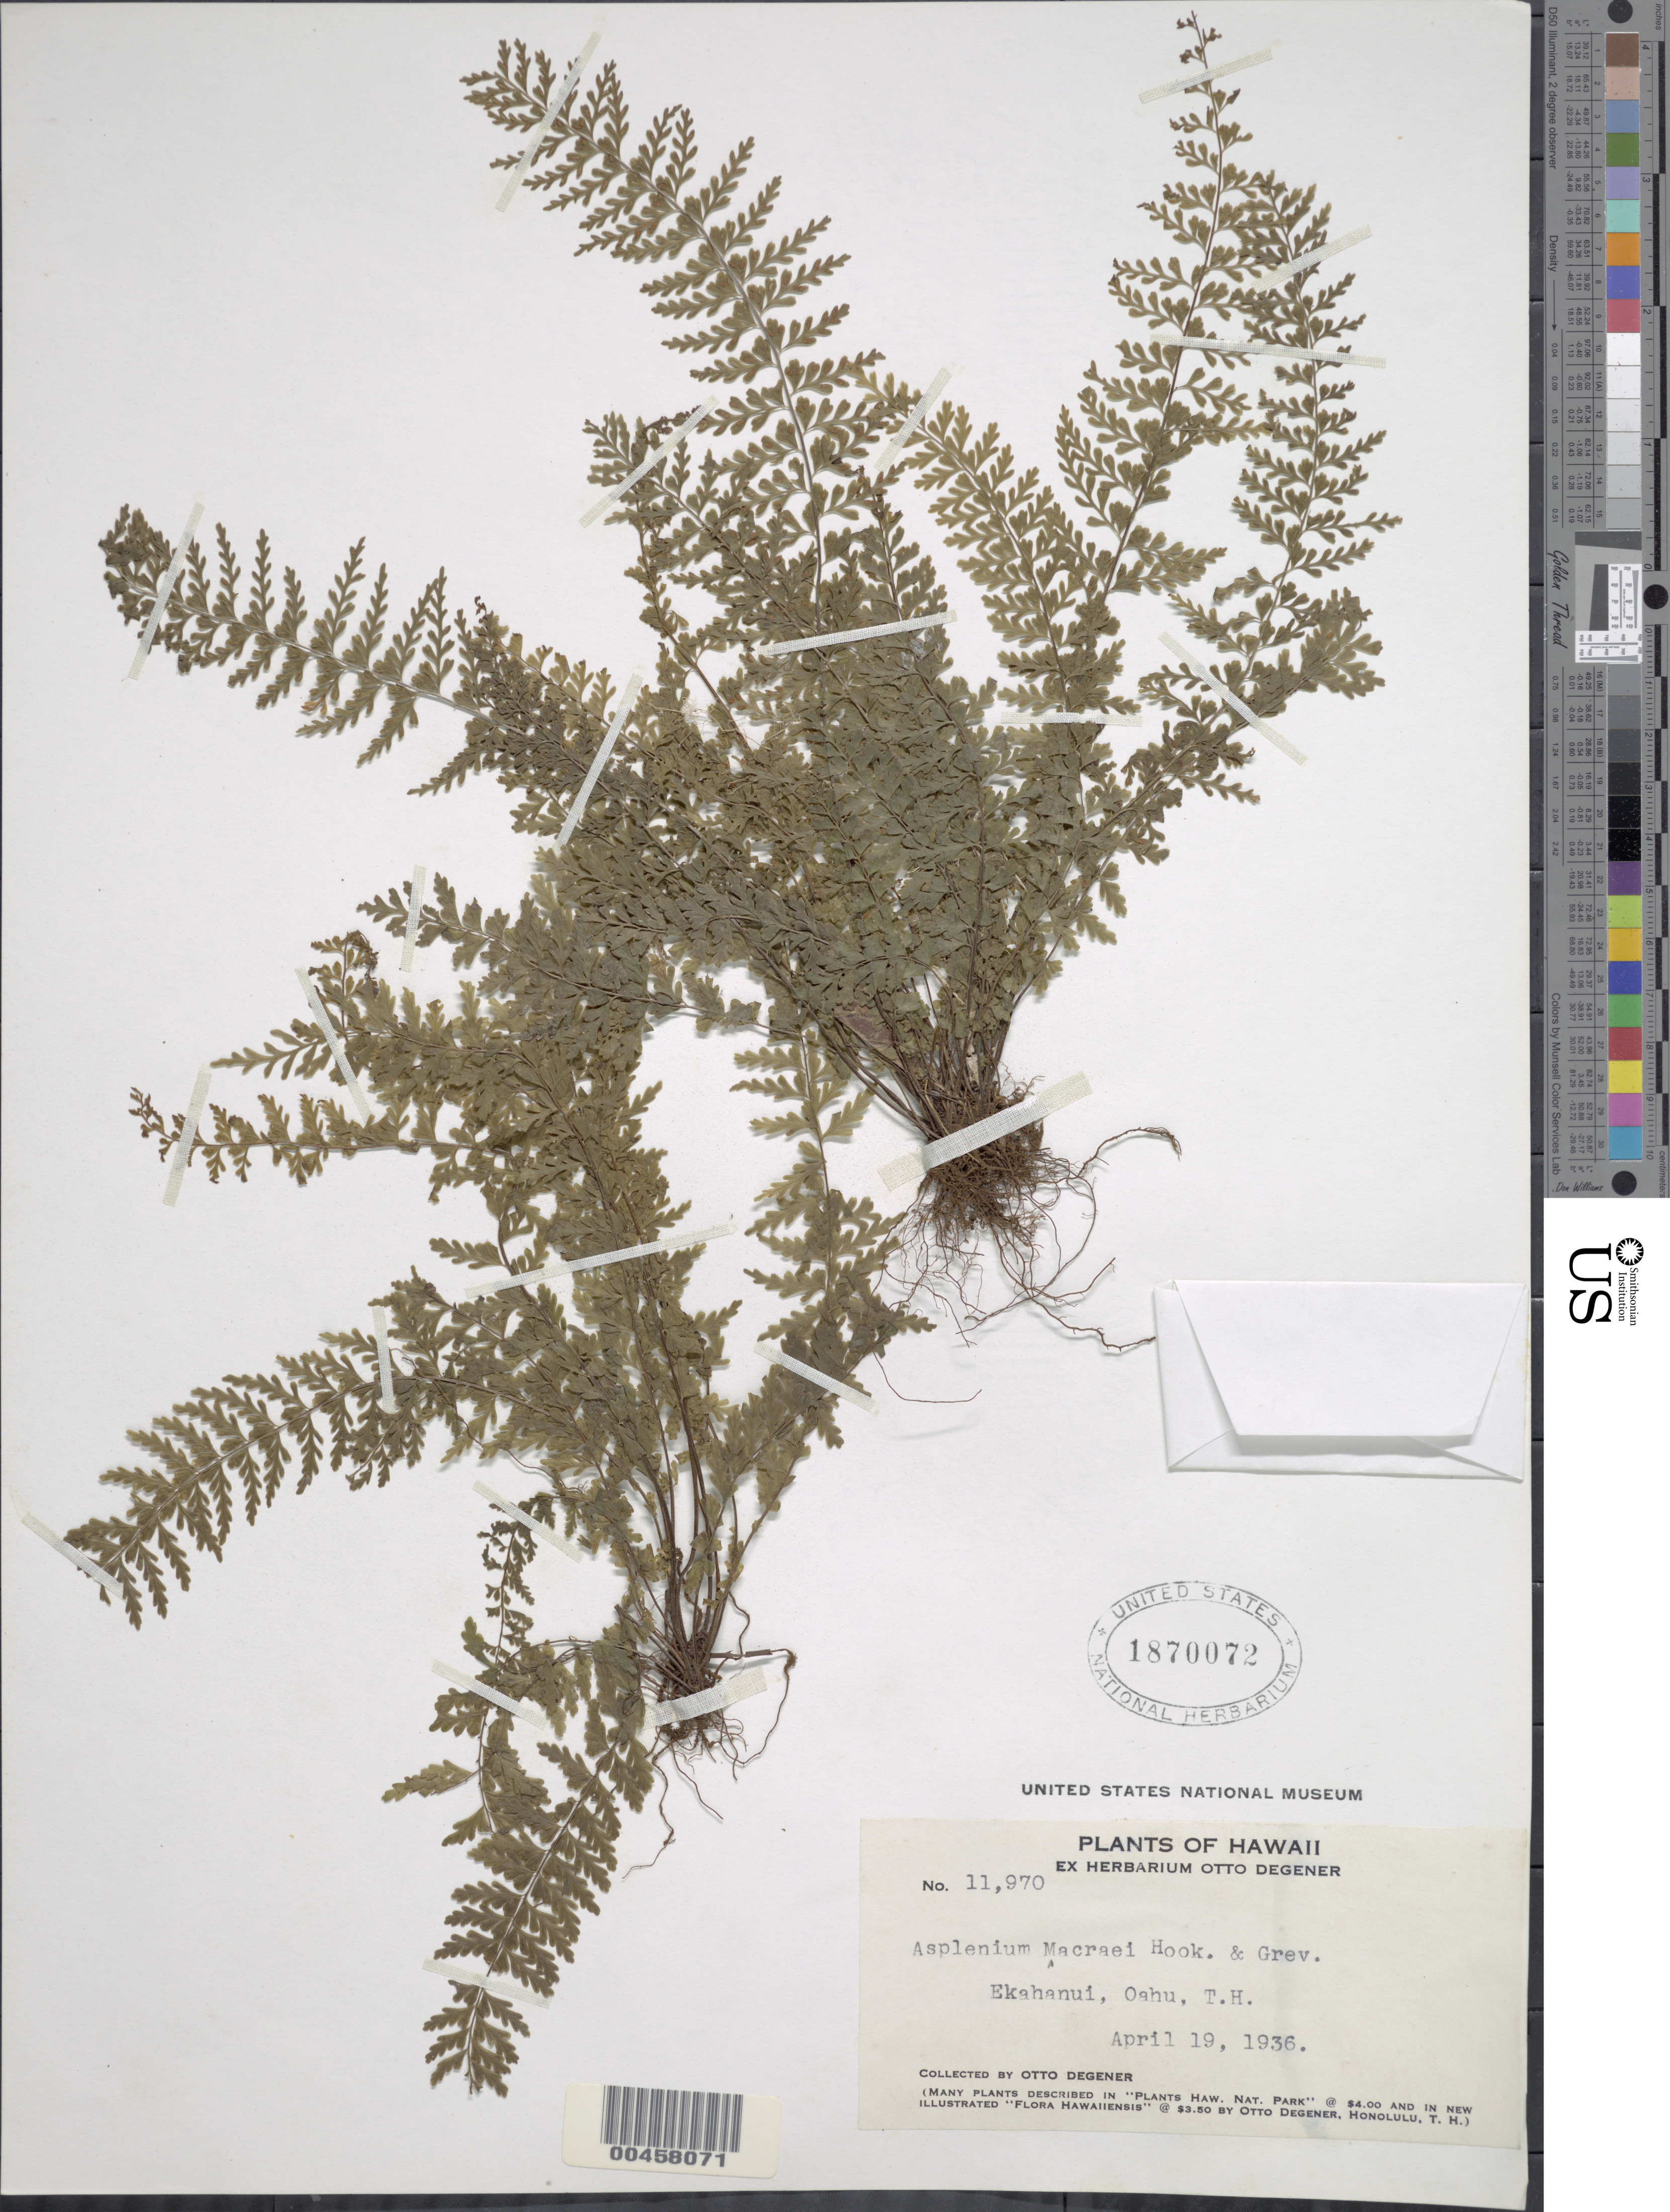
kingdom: Plantae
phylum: Tracheophyta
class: Polypodiopsida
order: Polypodiales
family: Aspleniaceae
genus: Asplenium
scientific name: Asplenium macraei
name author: Hook. & Grev.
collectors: O. Degener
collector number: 11970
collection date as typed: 19 Apr 1936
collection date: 1936-04-19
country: United States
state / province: Hawaii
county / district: Honolulu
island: Oahu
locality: Ekahanui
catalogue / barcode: US 1870072